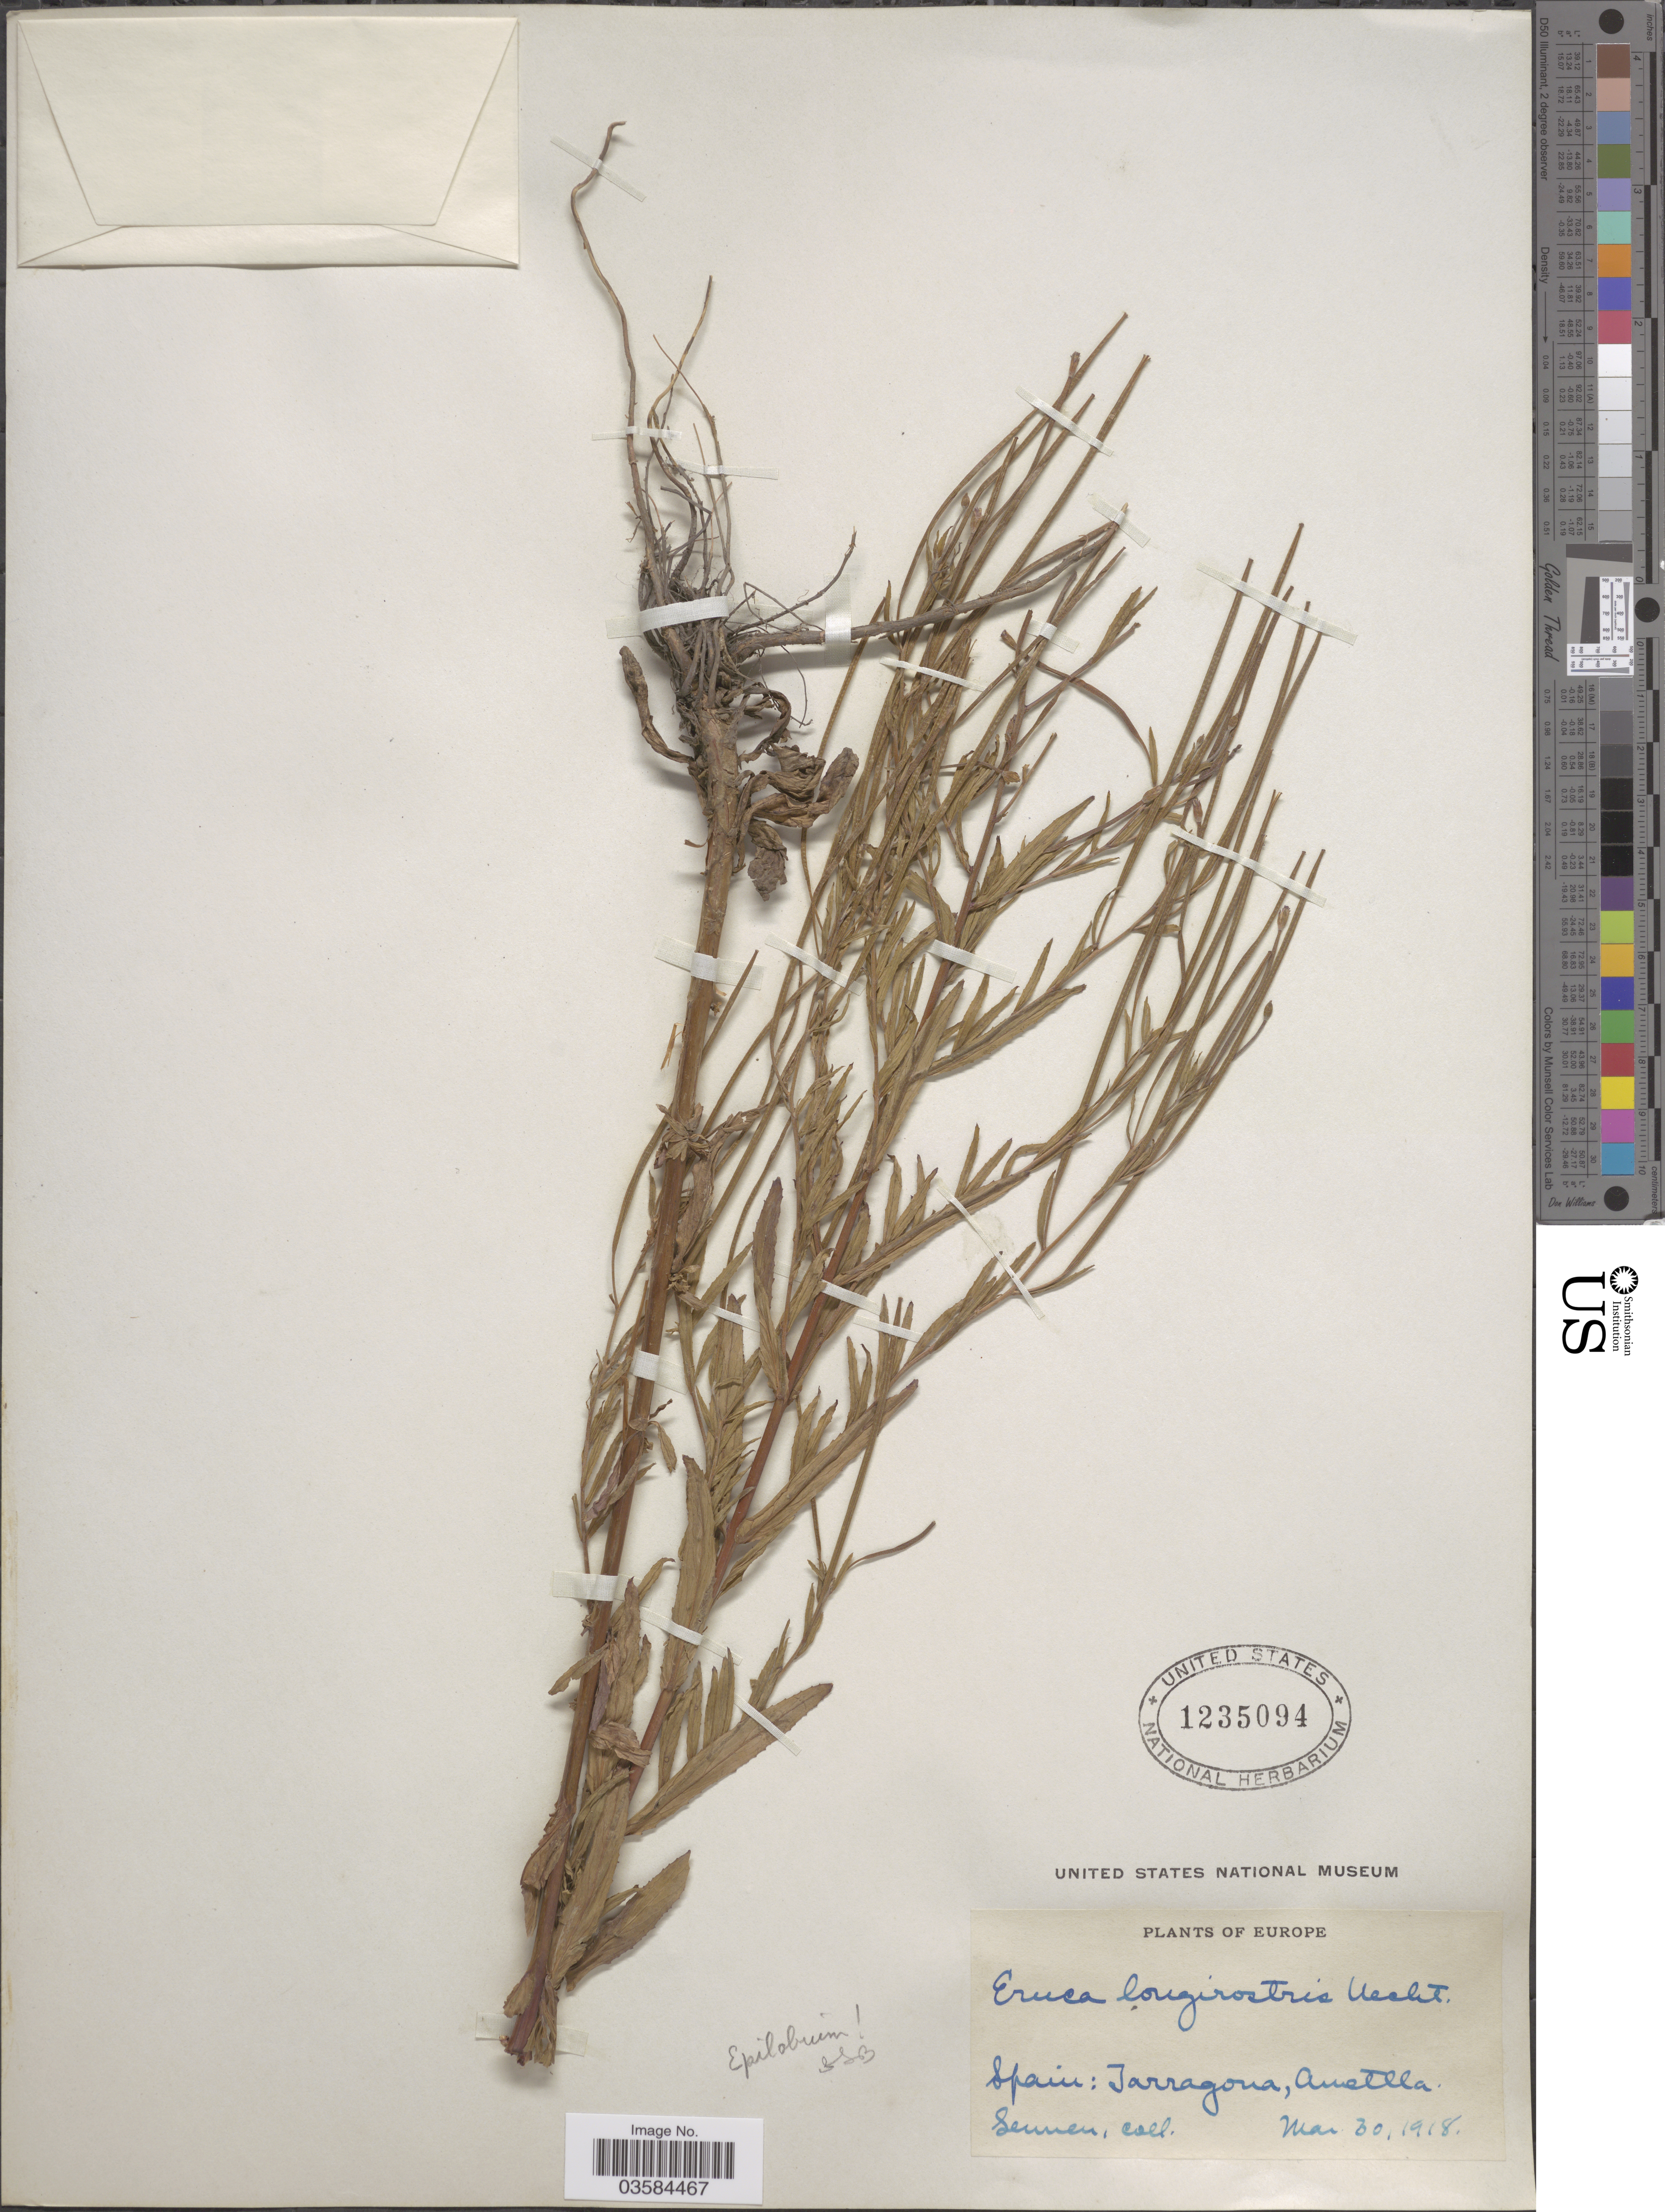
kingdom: Plantae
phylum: Tracheophyta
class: Magnoliopsida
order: Brassicales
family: Brassicaceae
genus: Eruca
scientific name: Eruca longirostris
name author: Uechtr.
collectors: E. Sennen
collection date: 1918-03-30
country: Spain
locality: Tarragona, Ametlla.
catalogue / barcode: US 1235094